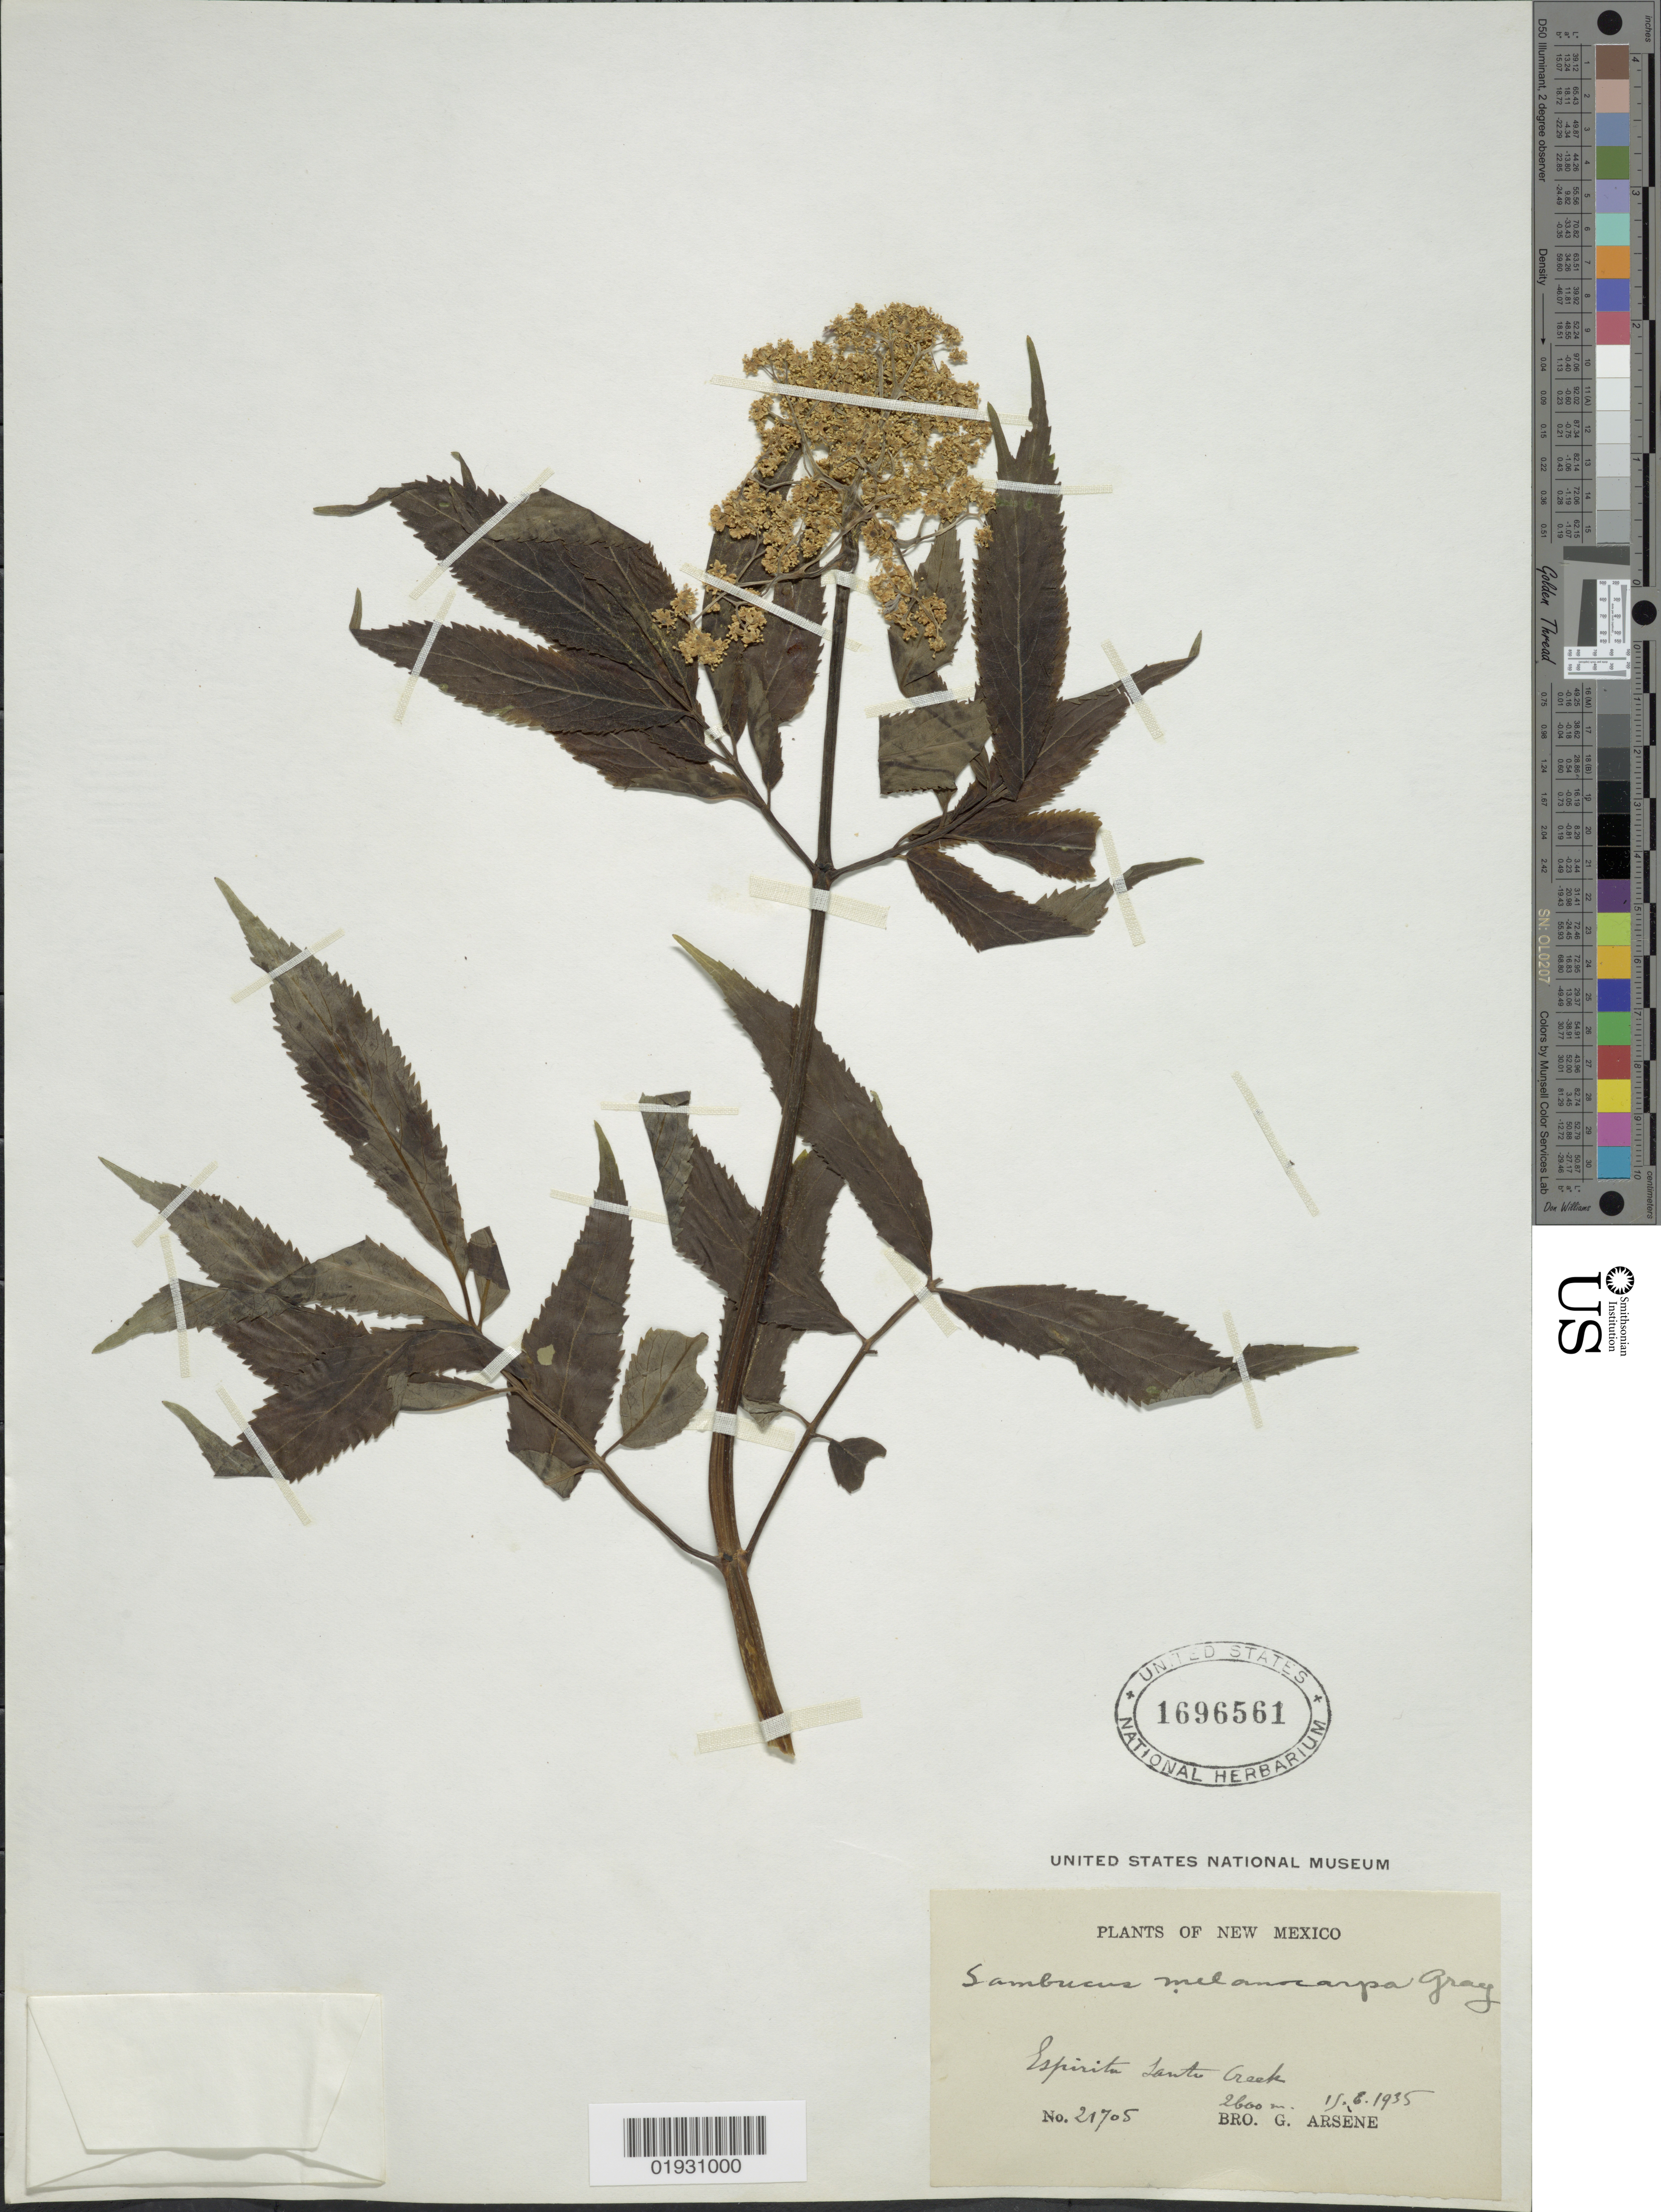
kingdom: Plantae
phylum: Tracheophyta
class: Magnoliopsida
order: Dipsacales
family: Viburnaceae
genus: Sambucus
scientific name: Sambucus melanocarpa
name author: A. Gray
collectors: Bro. G. Arsène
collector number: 21705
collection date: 1935-06-15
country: United States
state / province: New Mexico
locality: Espirito Santo Creek.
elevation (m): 2600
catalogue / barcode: US 1696561